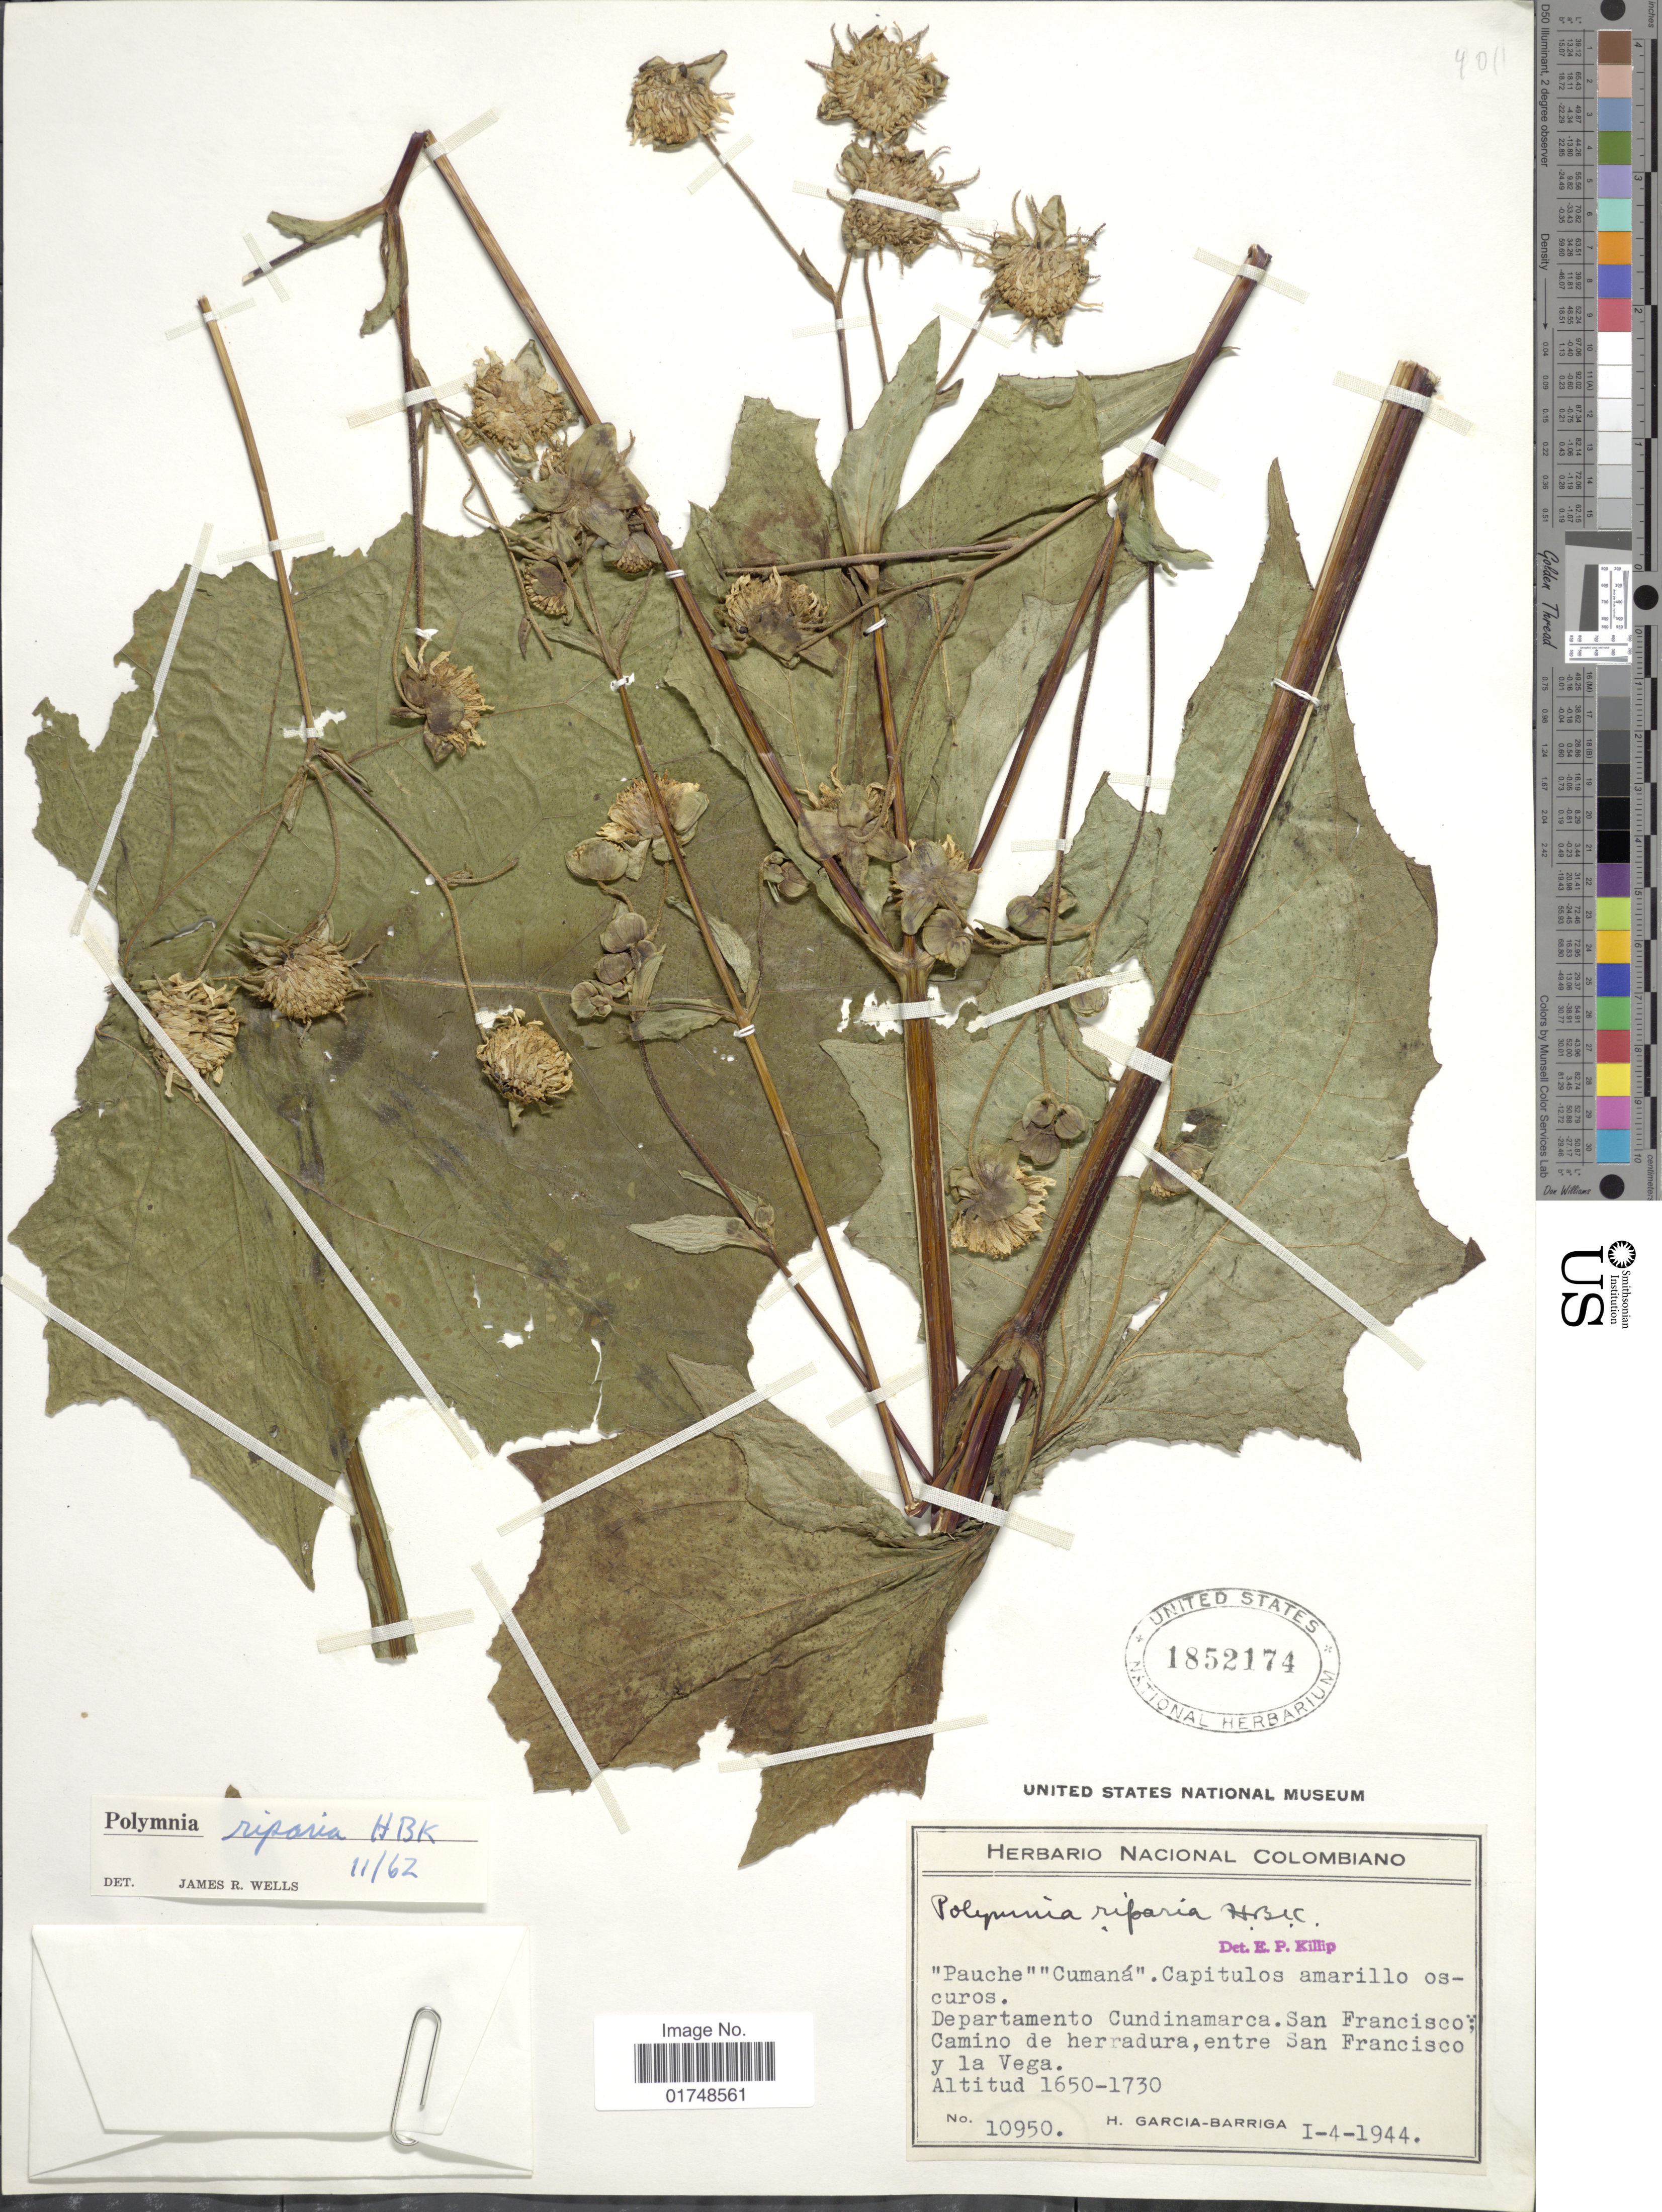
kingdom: Plantae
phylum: Tracheophyta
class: Magnoliopsida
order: Asterales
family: Asteraceae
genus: Smallanthus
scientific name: Smallanthus riparius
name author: (Kunth) H. Rob.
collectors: H. García Barriga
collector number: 10950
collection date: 1944-01-04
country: Colombia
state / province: Cundinamarca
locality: Departamento Cundinamarca. San Francisco; Camino de herradura, entre San Francisco y la Vega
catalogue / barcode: US 1852174